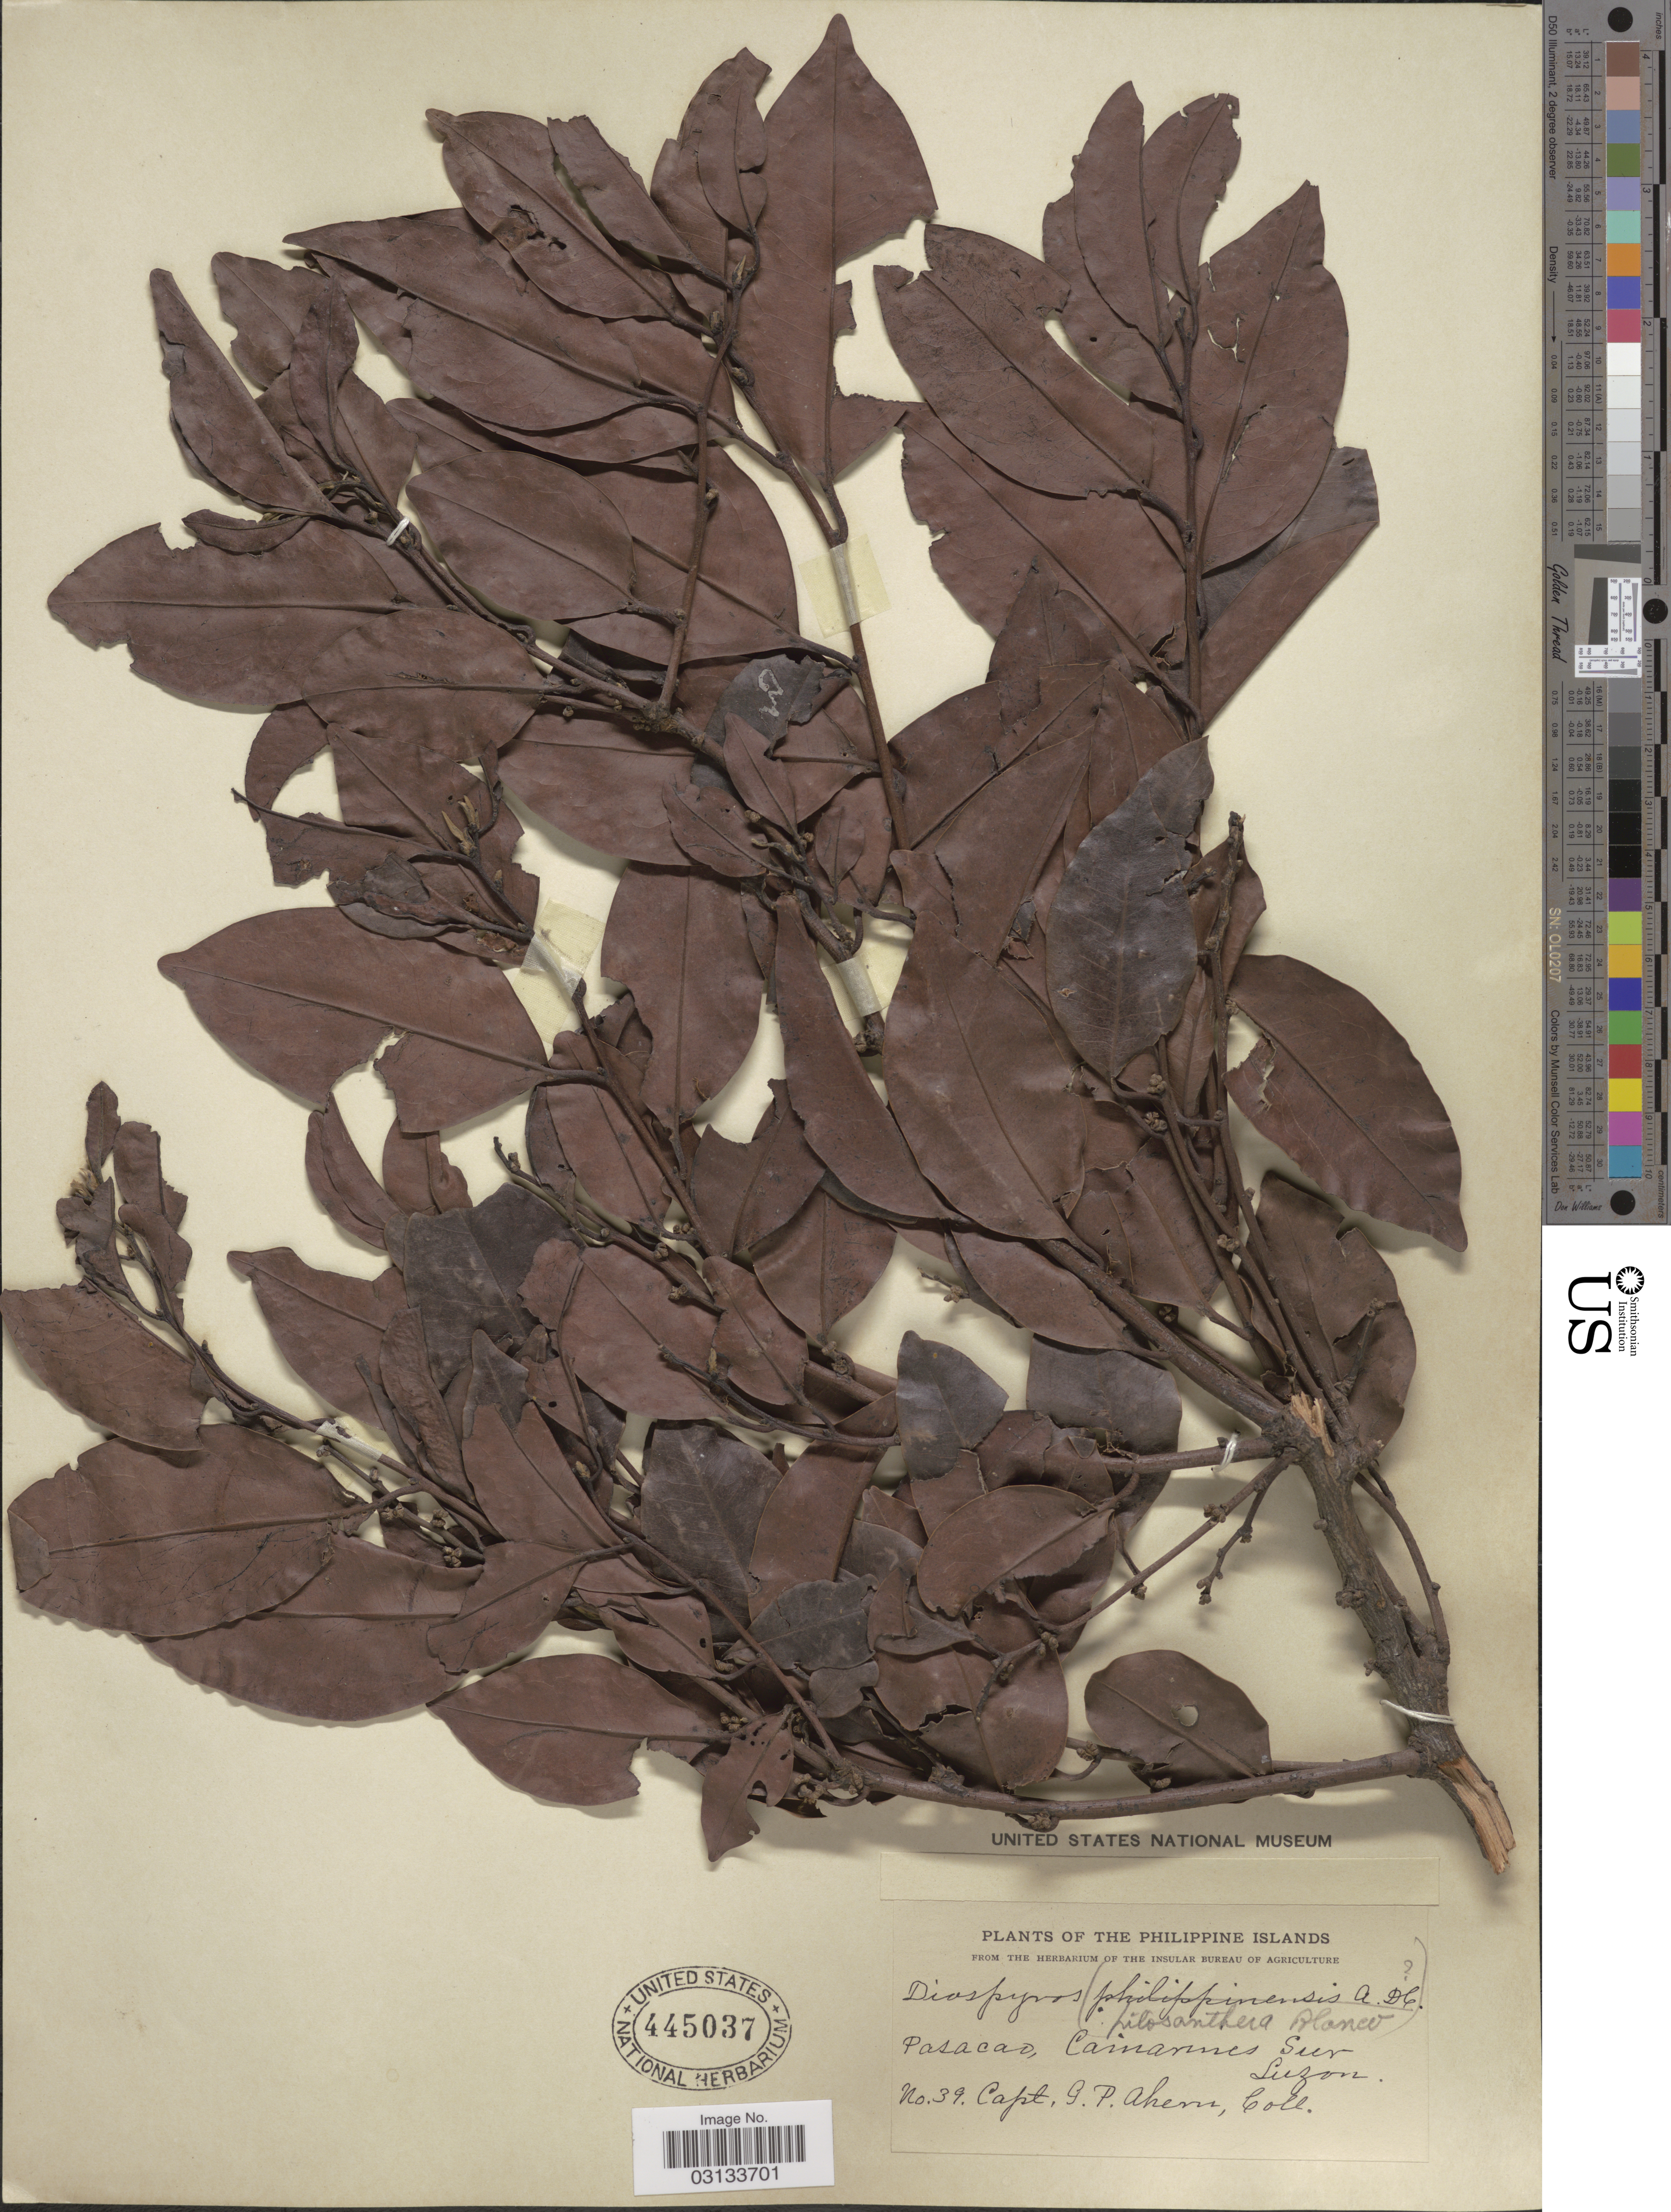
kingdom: Plantae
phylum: Tracheophyta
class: Magnoliopsida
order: Ericales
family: Ebenaceae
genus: Diospyros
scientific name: Diospyros pilosanthera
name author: Blanco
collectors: G. Ahern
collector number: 39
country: Philippines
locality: Philippine Islands. Pasacao, Cainarines Sur. Luzon.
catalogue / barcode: US 445037